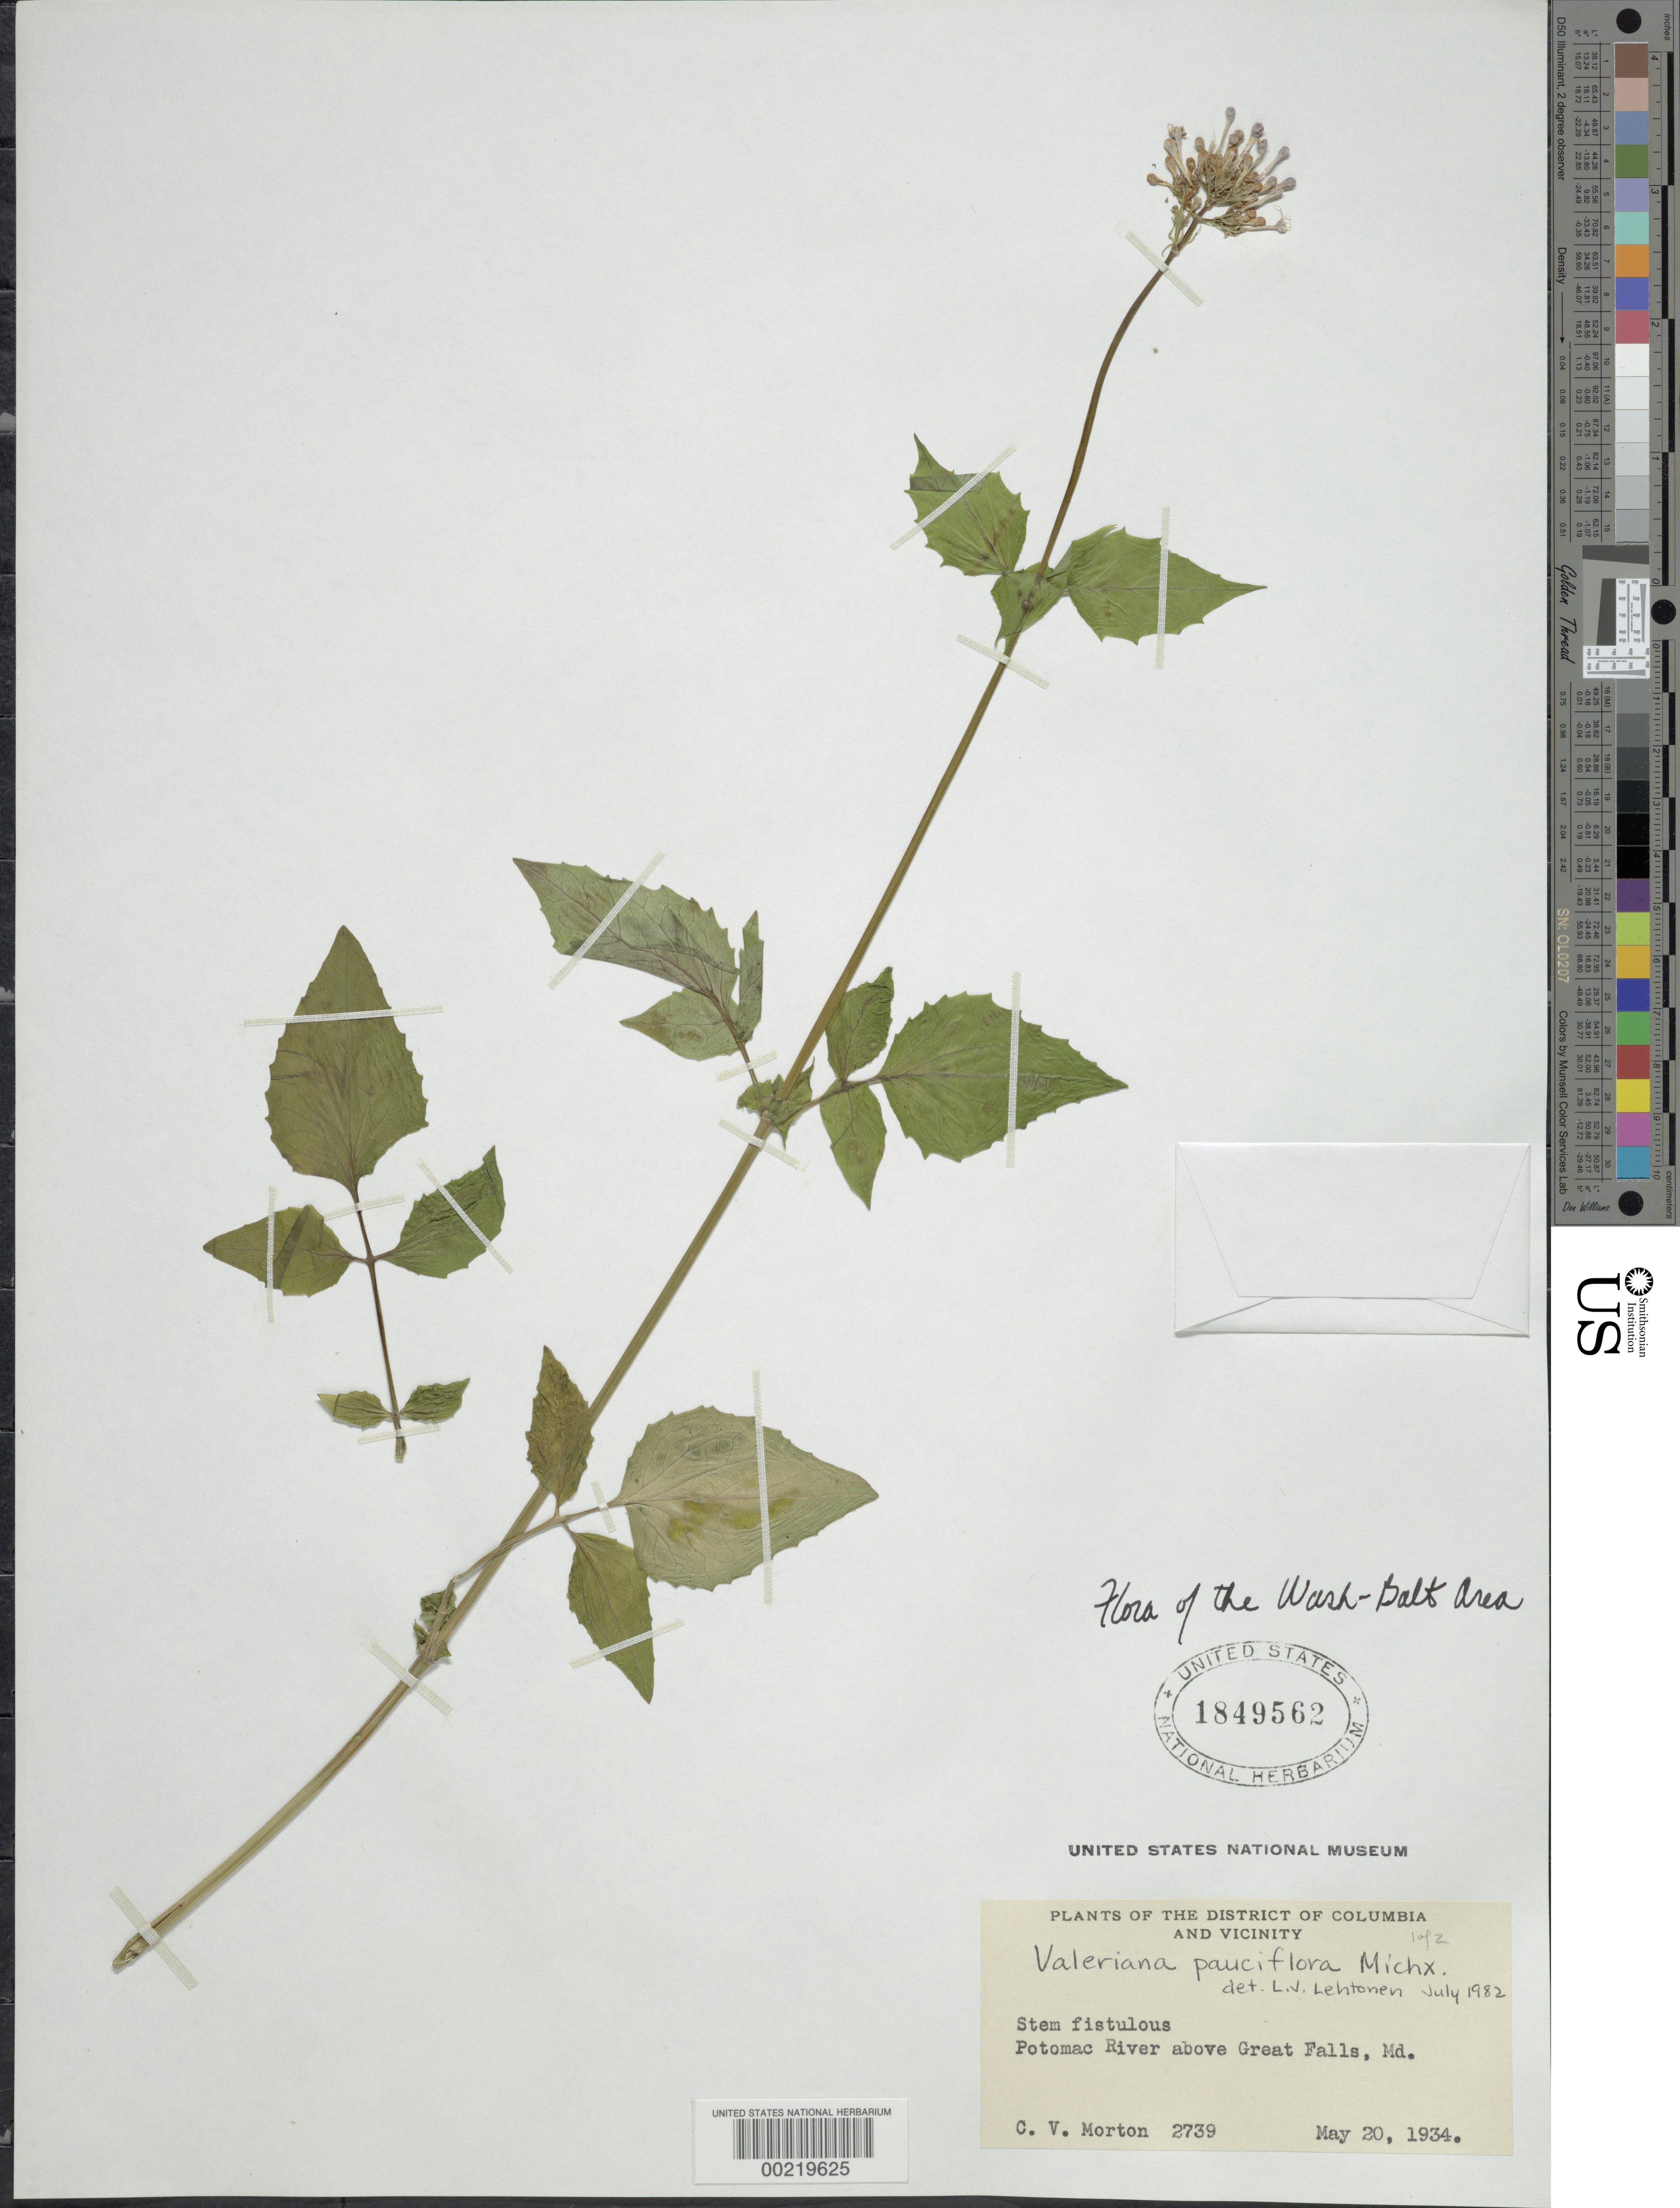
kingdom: Plantae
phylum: Tracheophyta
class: Magnoliopsida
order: Dipsacales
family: Caprifoliaceae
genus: Valeriana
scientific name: Valeriana pauciflora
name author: Michx.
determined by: Lehtonen, L.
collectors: C. V. Morton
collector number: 2739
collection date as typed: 20 May 1934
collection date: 1934-05-20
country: United States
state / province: Maryland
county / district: Montgomery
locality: Potomac River above Great Falls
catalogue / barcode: US 1849562